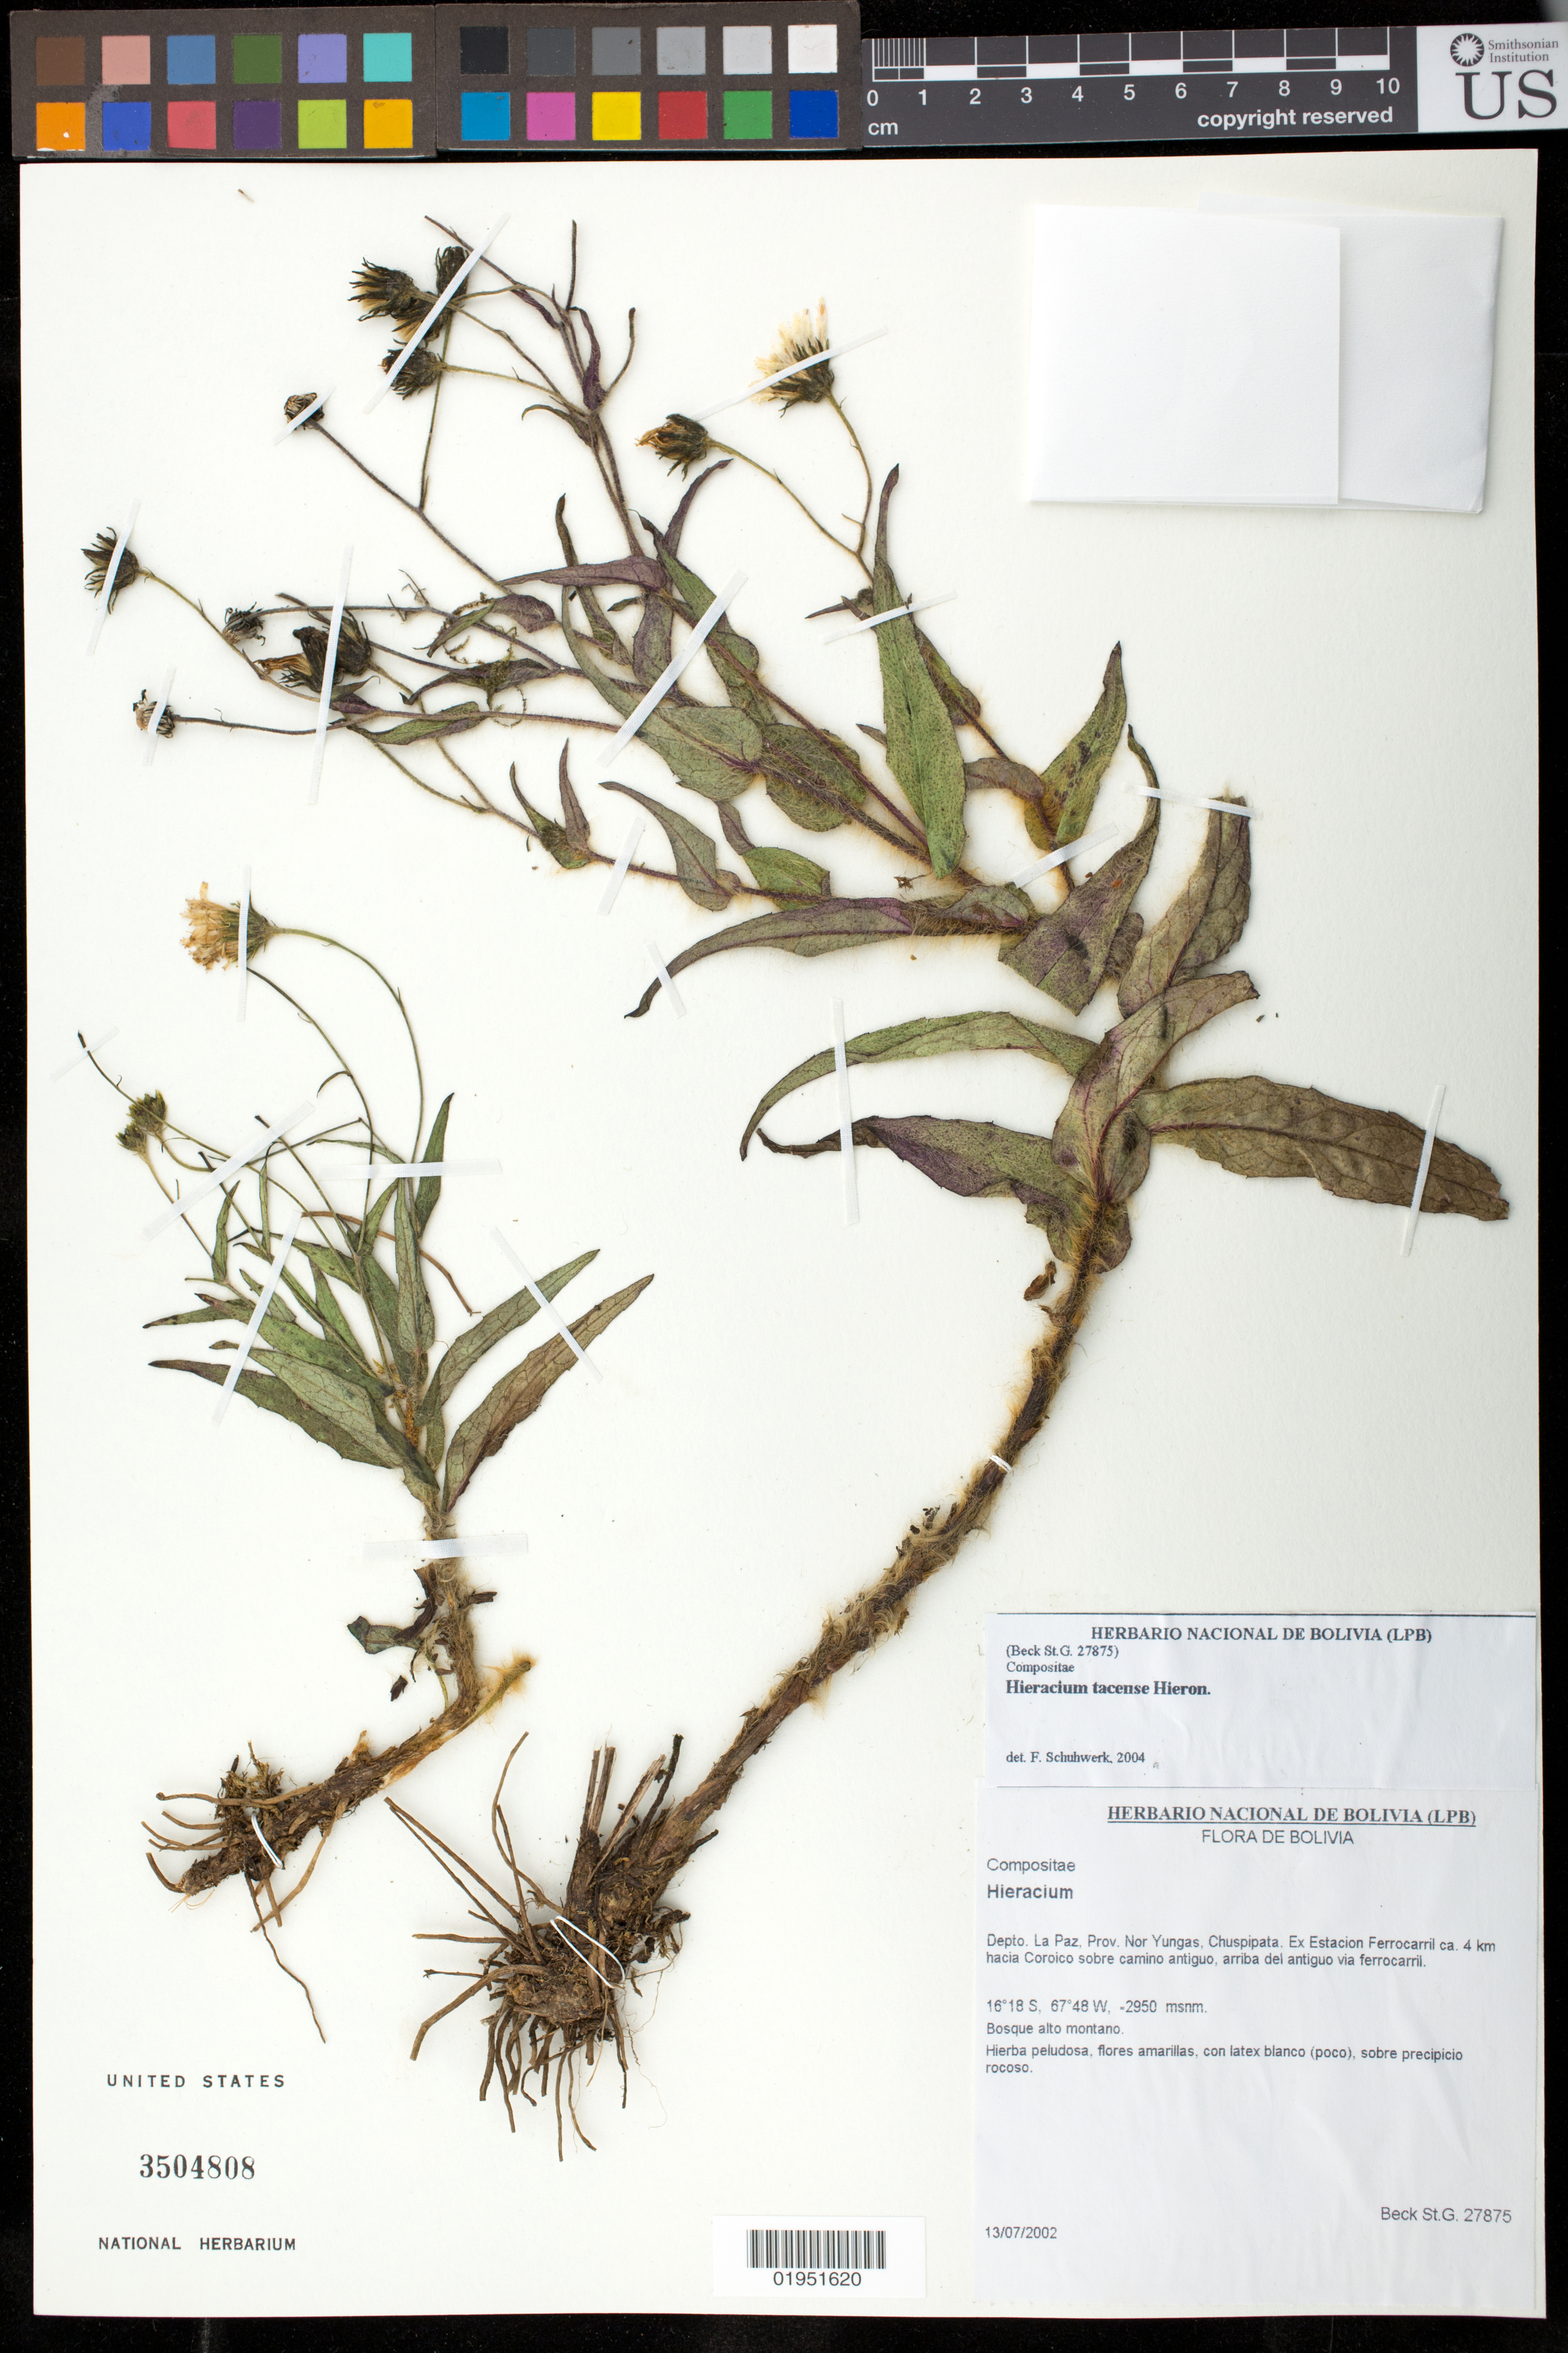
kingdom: Plantae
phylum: Tracheophyta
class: Magnoliopsida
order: Asterales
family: Asteraceae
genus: Hieracium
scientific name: Hieracium tacense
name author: Hieron.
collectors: S. G. Beck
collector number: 27875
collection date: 2002-07-13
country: Bolivia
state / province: La Paz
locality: Prov. Nor Yungas, Chuspipata, Ex Estacion Ferrocarril ca 4 km hacia Coroico sobre camino antiguo, arriba de la antigua via de ferrocarril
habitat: Bosque alto montano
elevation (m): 2950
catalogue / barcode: US 3504808